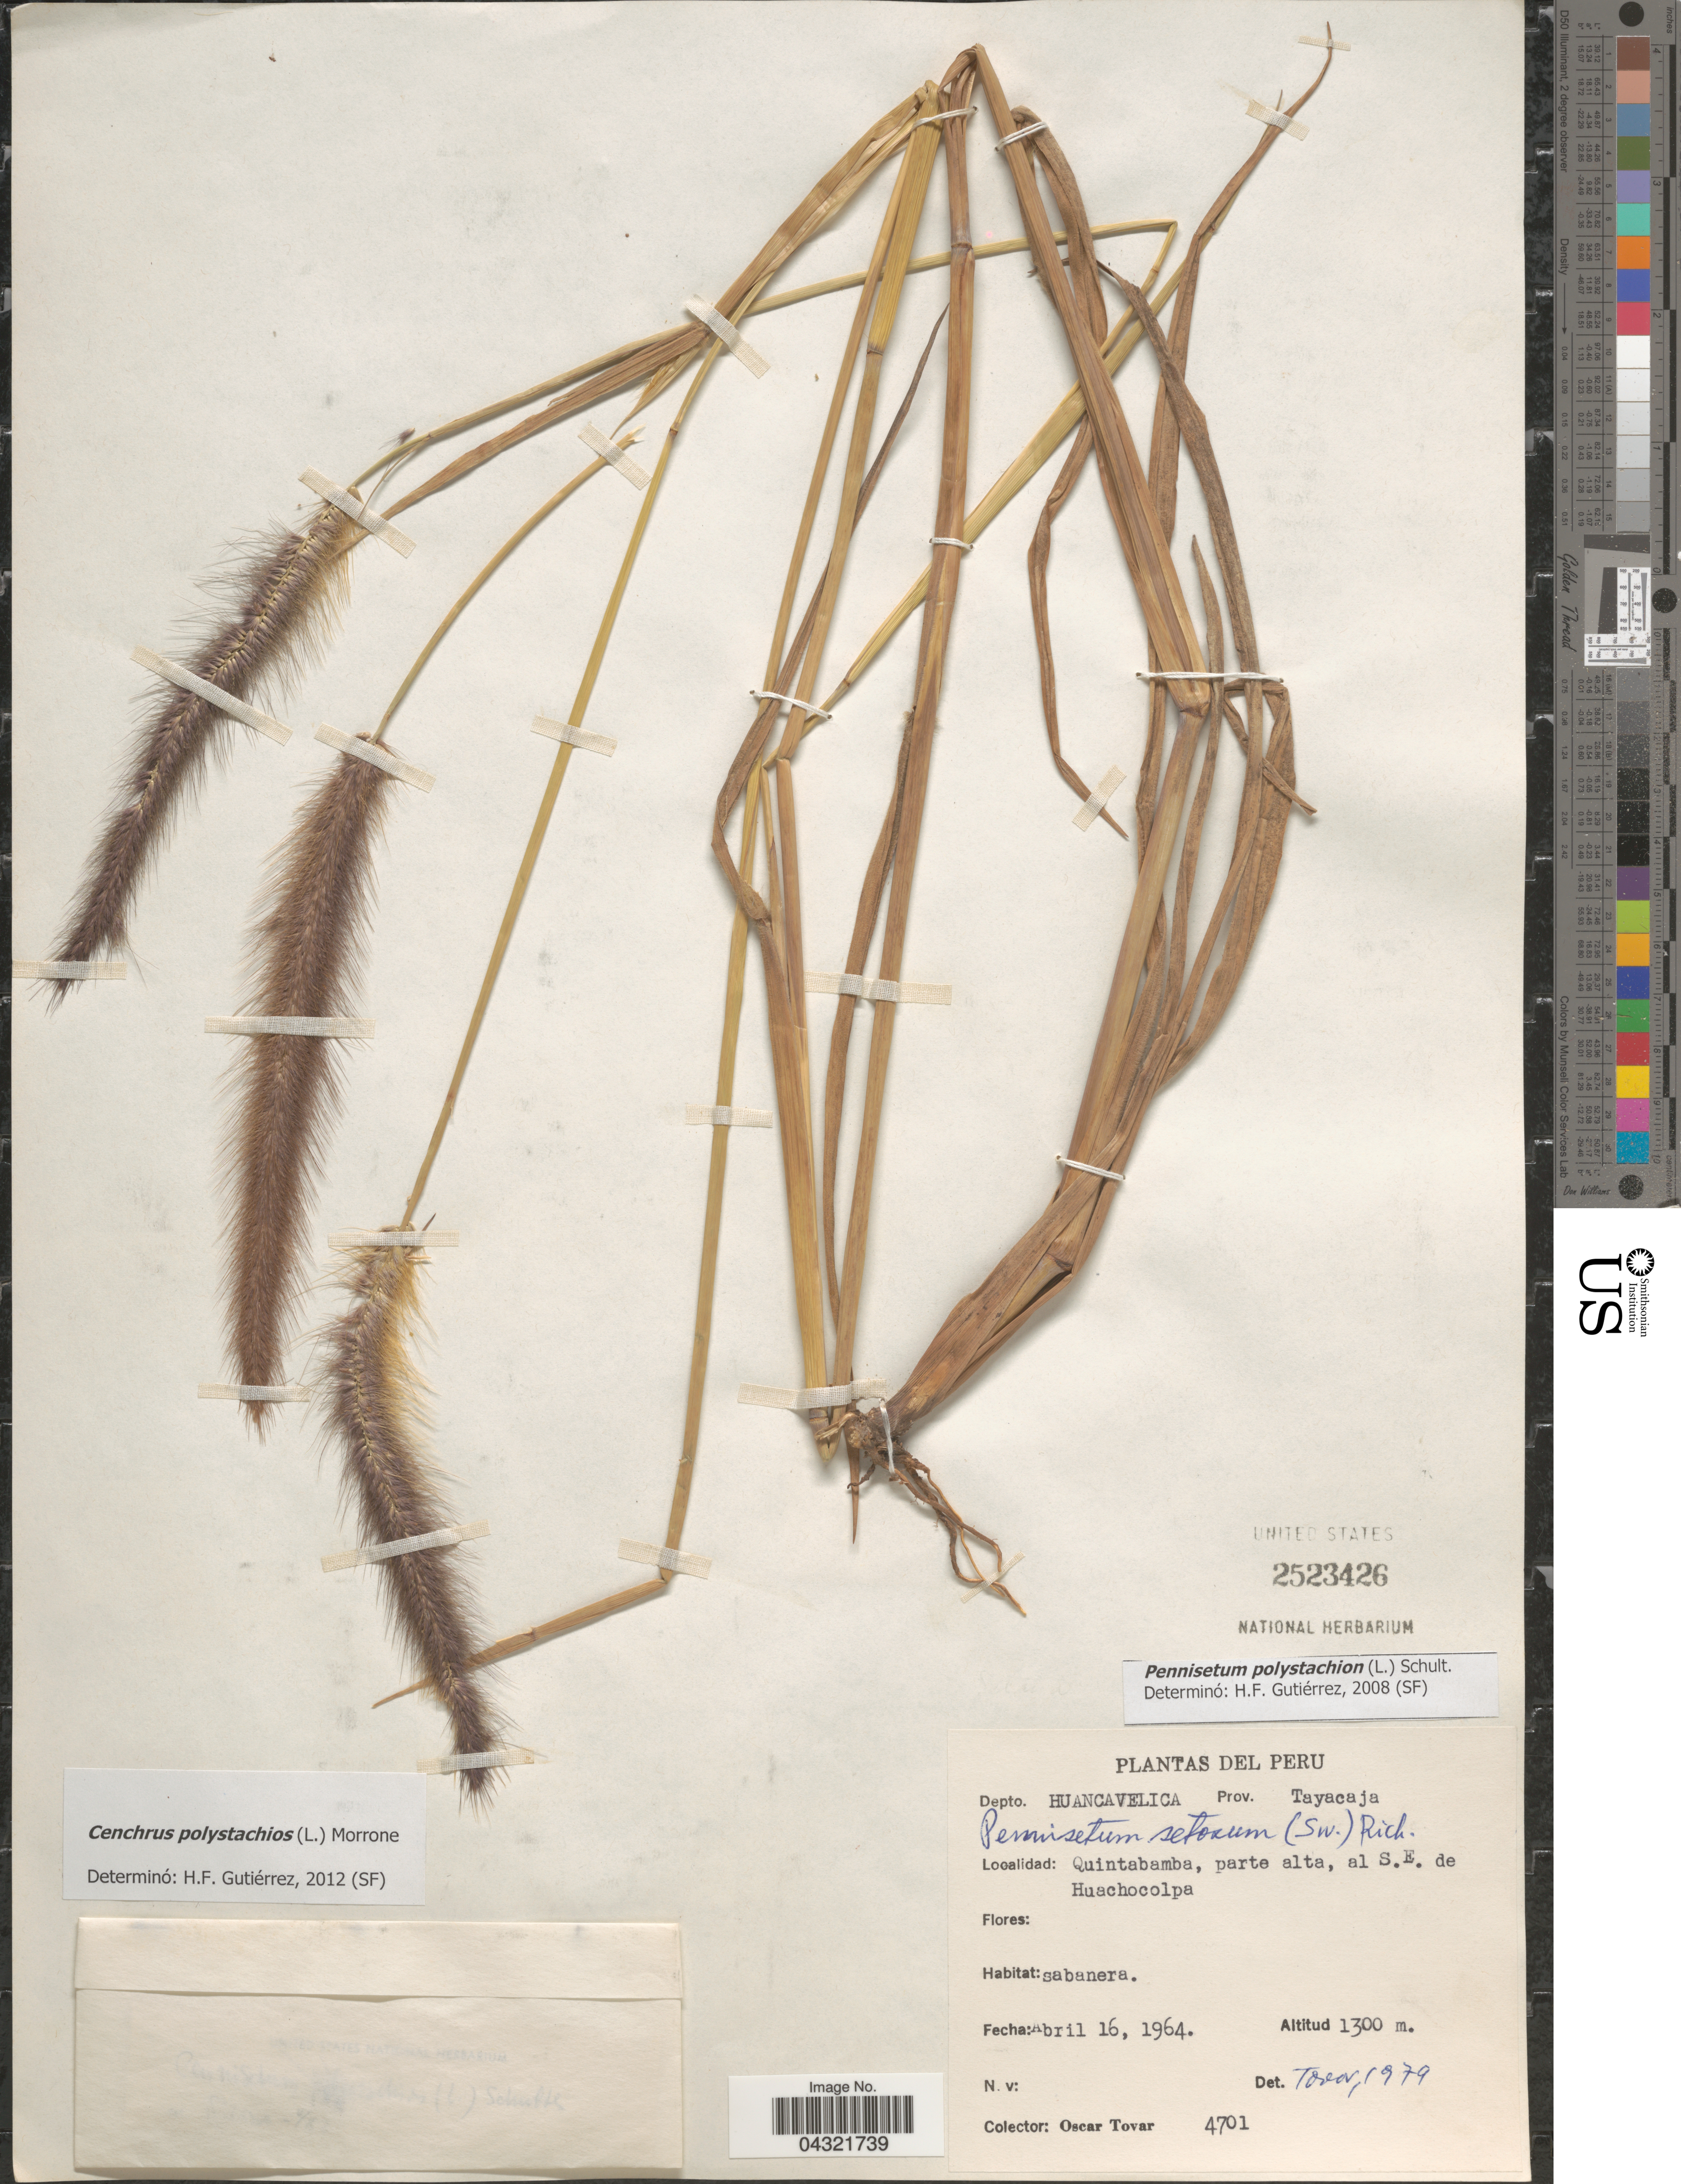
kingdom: Plantae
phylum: Tracheophyta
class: Liliopsida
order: Poales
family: Poaceae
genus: Cenchrus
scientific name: Cenchrus polystachios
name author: (L.) Morrone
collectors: Ó. Tovar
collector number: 4701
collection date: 1964-04-16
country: Peru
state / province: Huancavelica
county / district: Tayacaja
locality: Depto. Huancavelica. Prov. Tayacaja. Quintabamba, parte alta, al S.E. de Huachocolpa.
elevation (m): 1300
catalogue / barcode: US 2523426